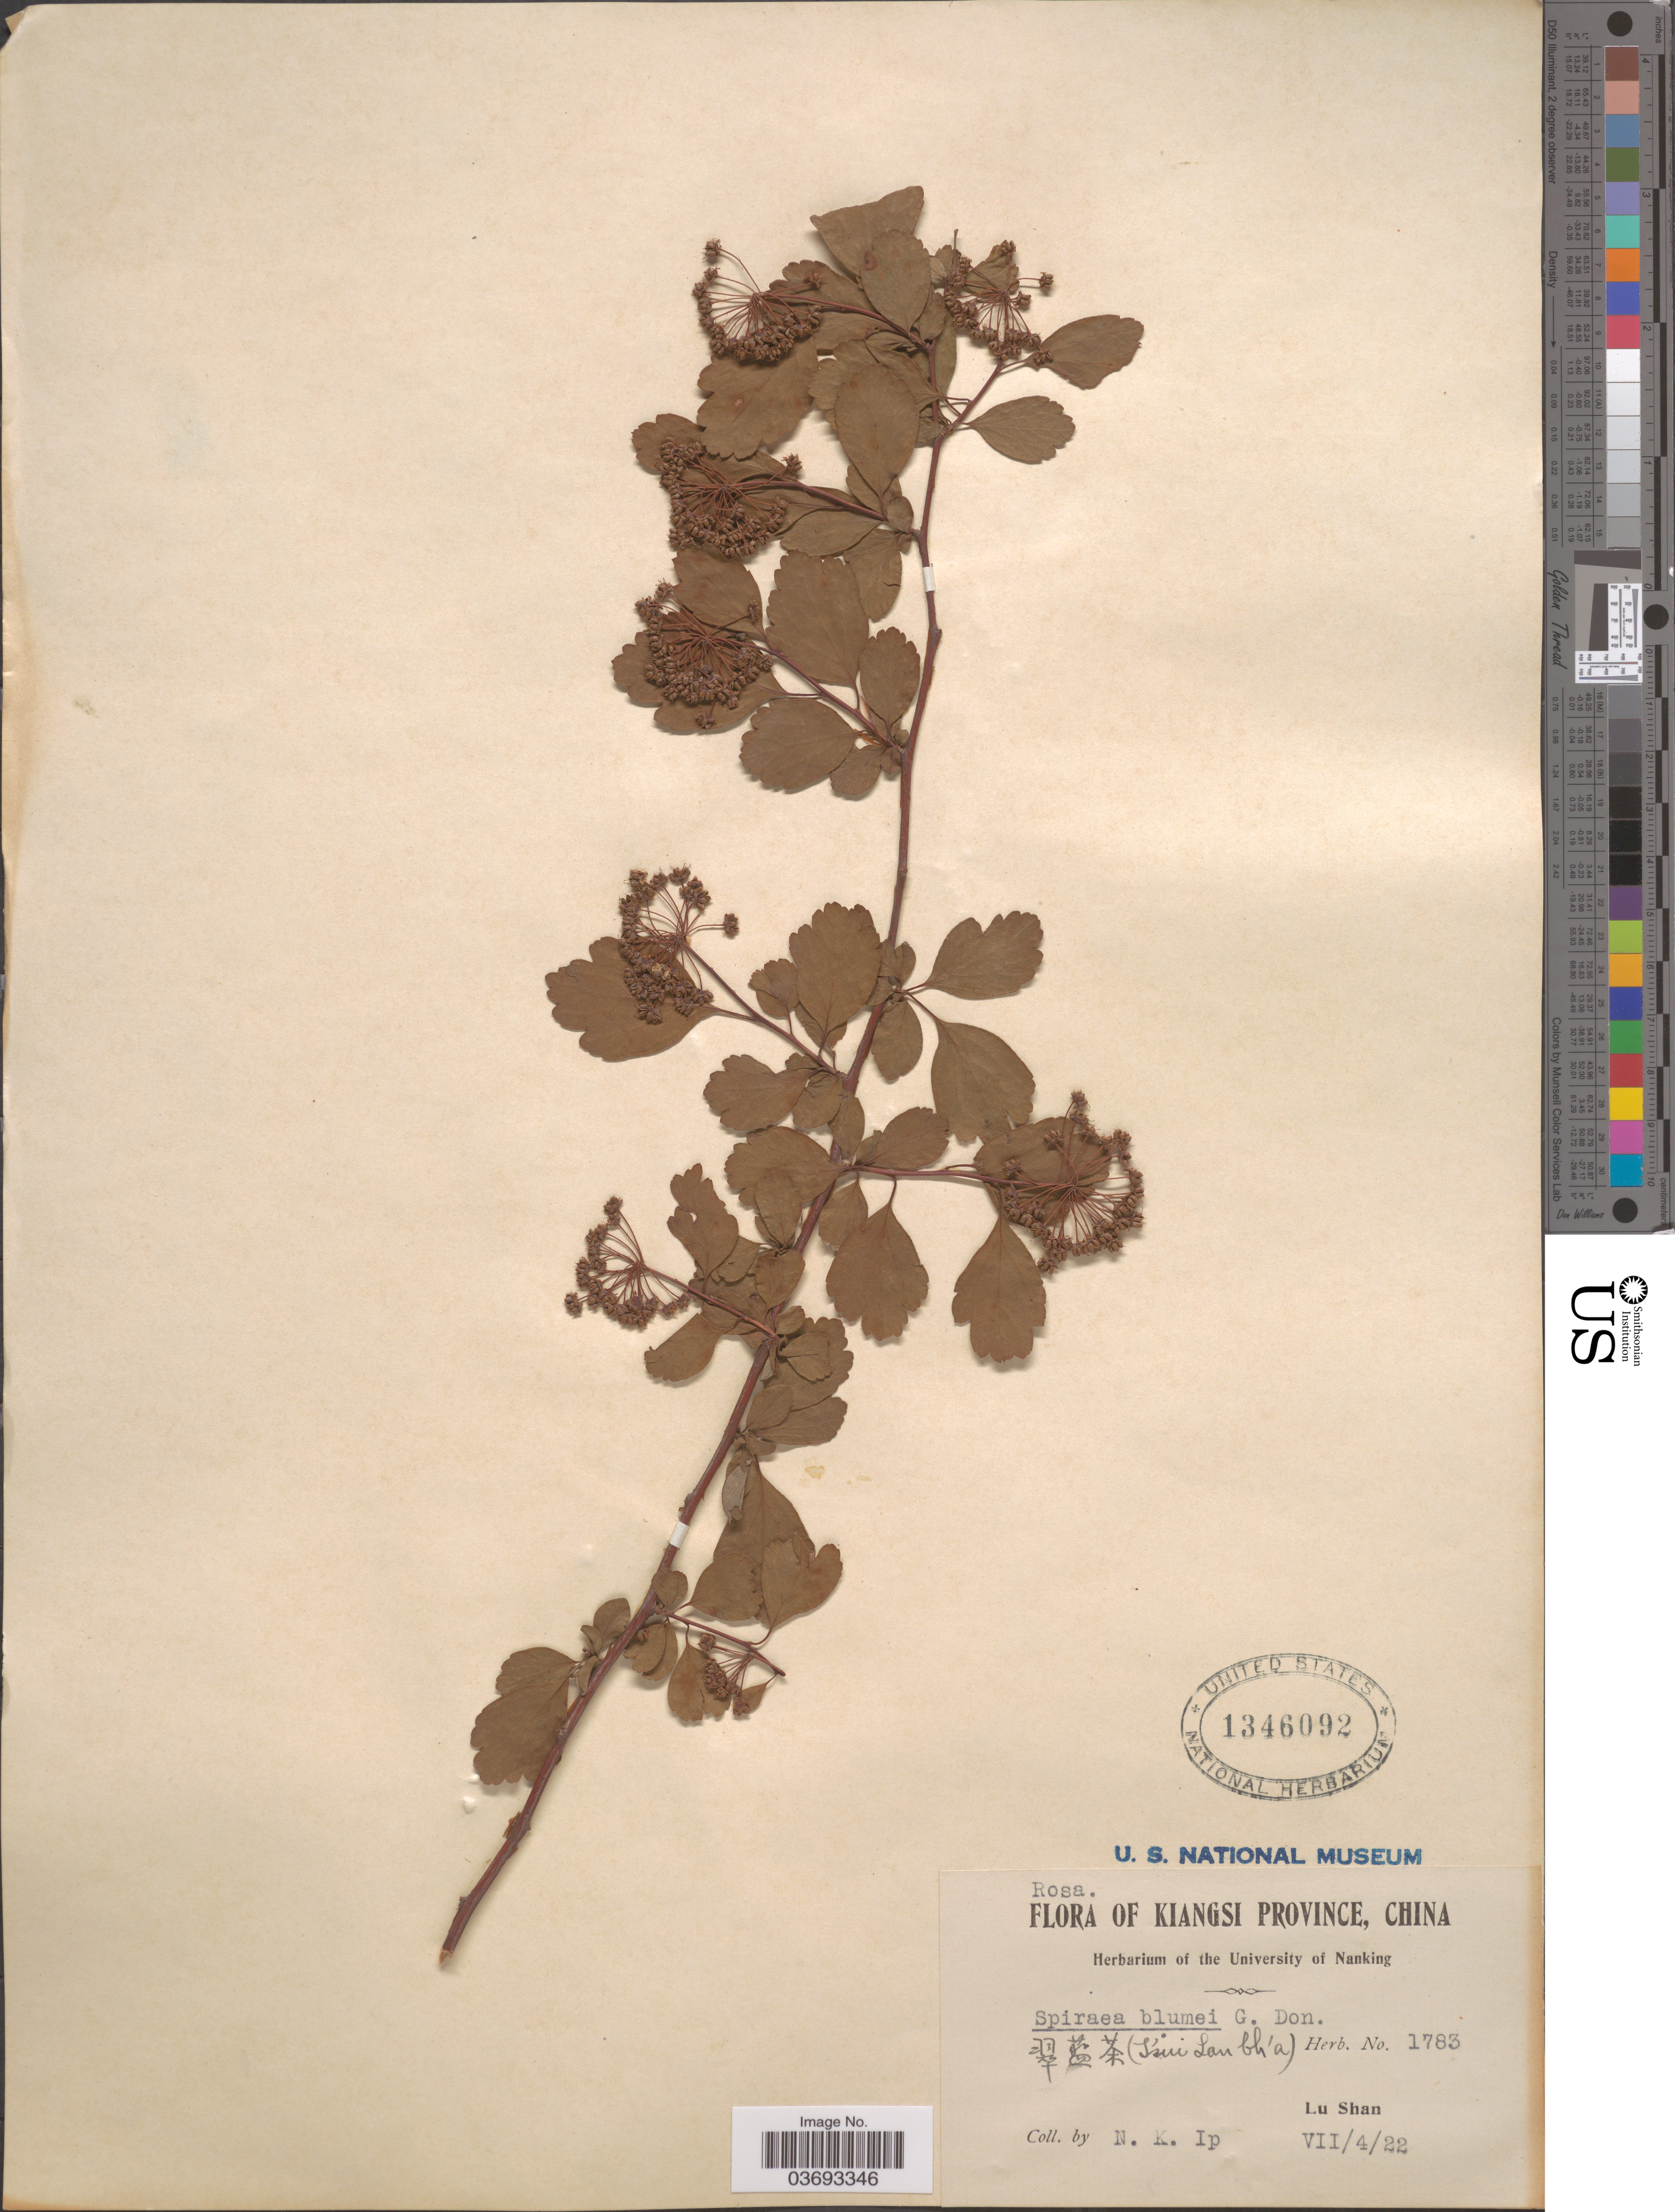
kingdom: Plantae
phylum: Tracheophyta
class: Magnoliopsida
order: Rosales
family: Rosaceae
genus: Spiraea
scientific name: Spiraea blumei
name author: G. Don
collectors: N. Ip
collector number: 1783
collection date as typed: Transcribed d/m/y: 4/7/22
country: China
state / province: Jiangxi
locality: Kiangsi Province. Lu Shan.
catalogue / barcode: US 1346092